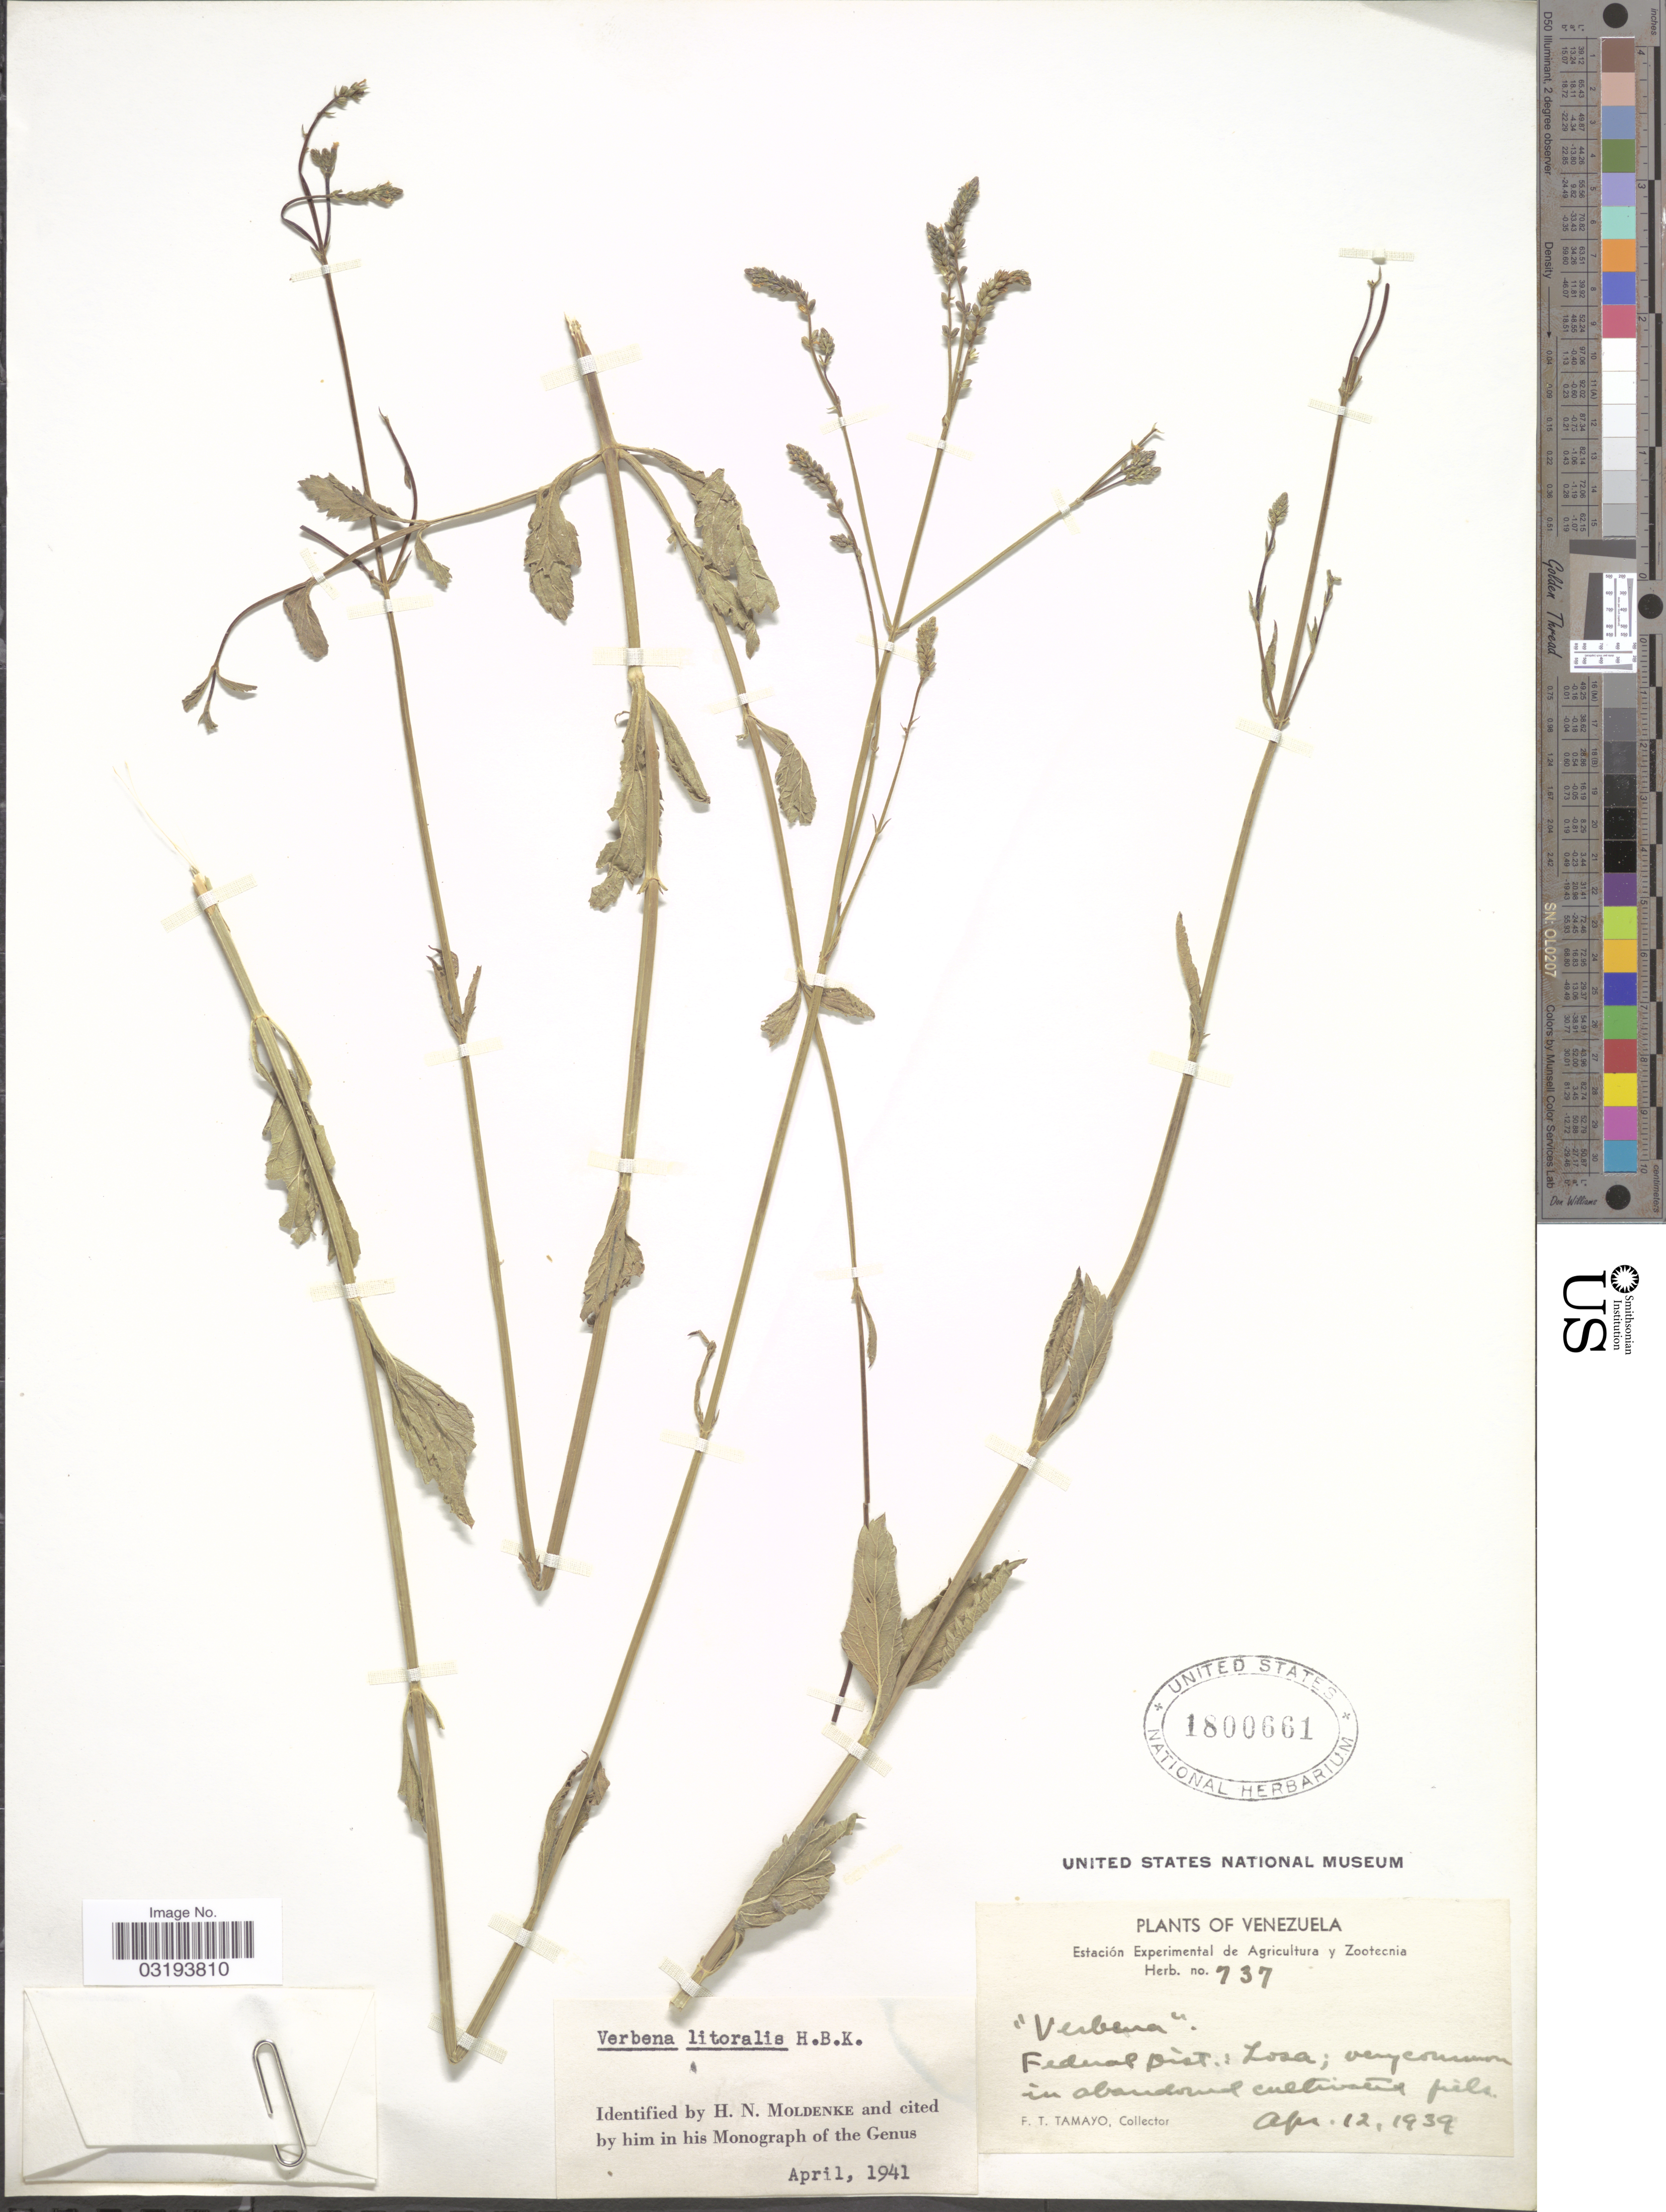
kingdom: Plantae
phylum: Tracheophyta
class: Magnoliopsida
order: Lamiales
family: Verbenaceae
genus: Verbena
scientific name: Verbena litoralis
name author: Kunth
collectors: F. Tamayo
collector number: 737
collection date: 1939-04-12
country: Venezuela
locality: Federal Dist.: Zosa.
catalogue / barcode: US 1800661